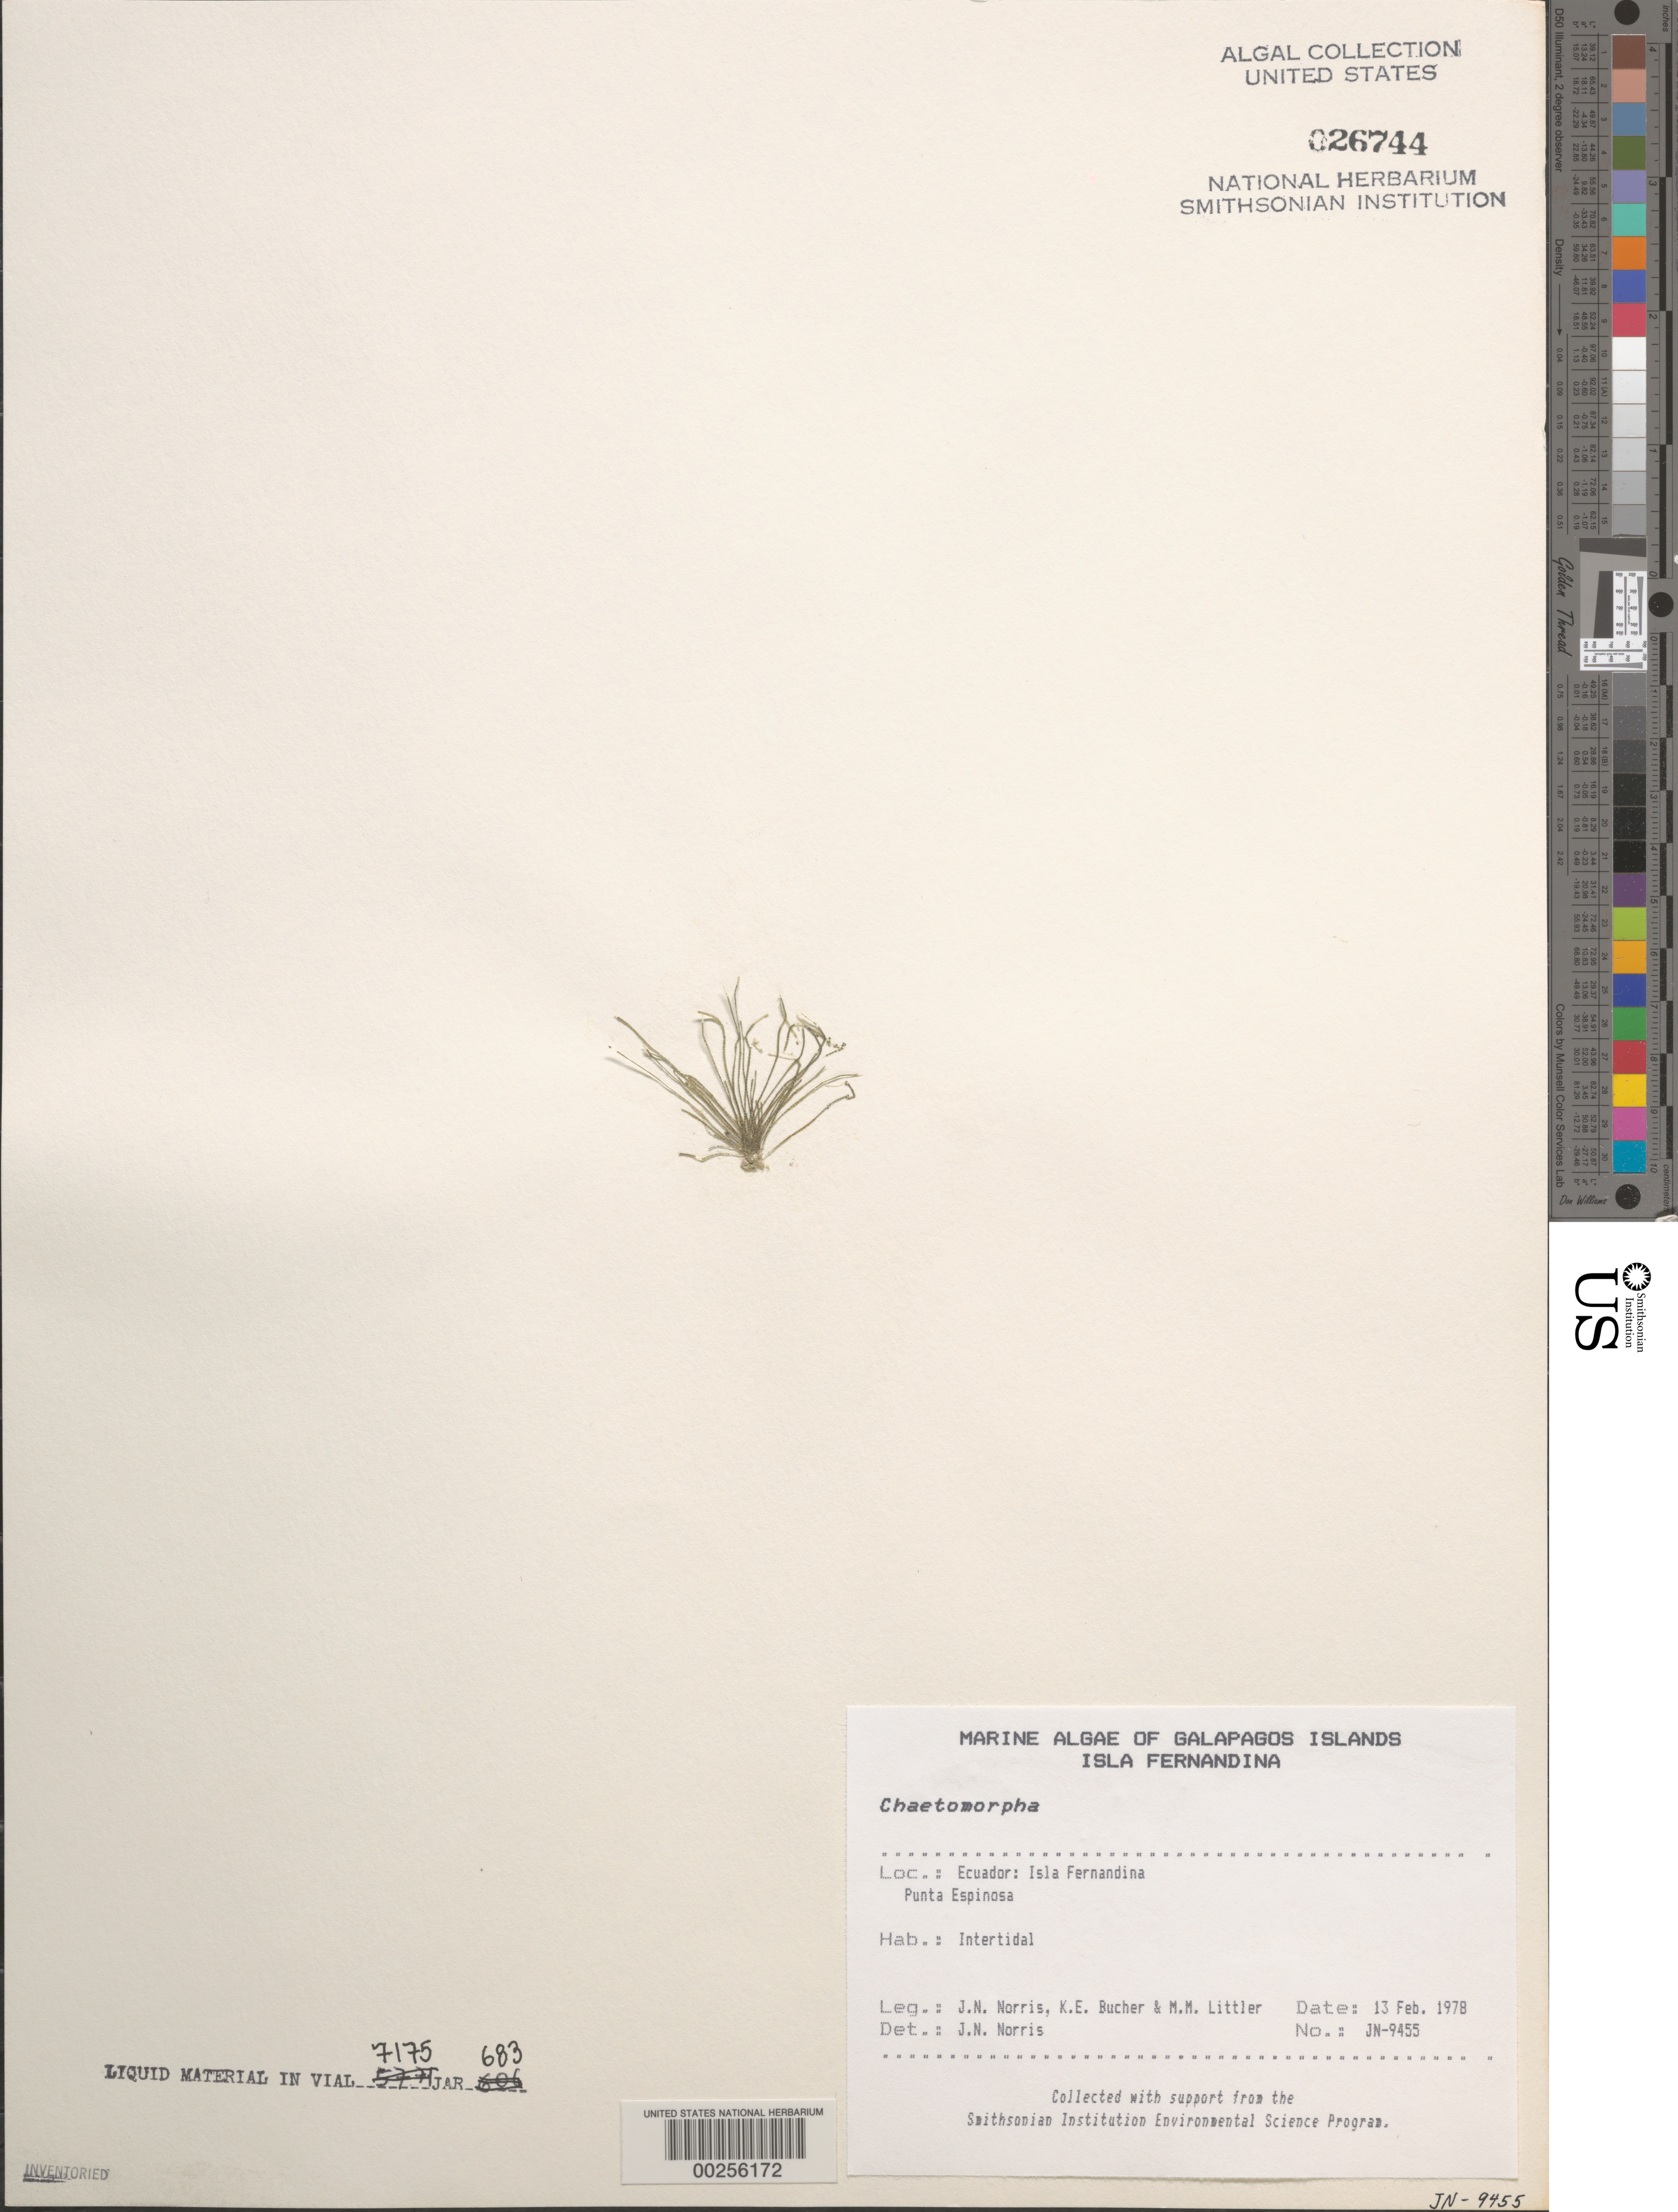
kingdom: Plantae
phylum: Chlorophyta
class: Ulvophyceae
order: Cladophorales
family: Cladophoraceae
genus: Chaetomorpha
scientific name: Chaetomorpha sp.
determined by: Norris, James N.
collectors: J. N. Norris, K. E. Bucher & M. M. Littler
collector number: JN-9455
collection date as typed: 13 Feb 1978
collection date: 1978-02-13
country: Ecuador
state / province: Colón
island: Fernandina [Narborough]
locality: Punta Espinosa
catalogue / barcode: US 26744